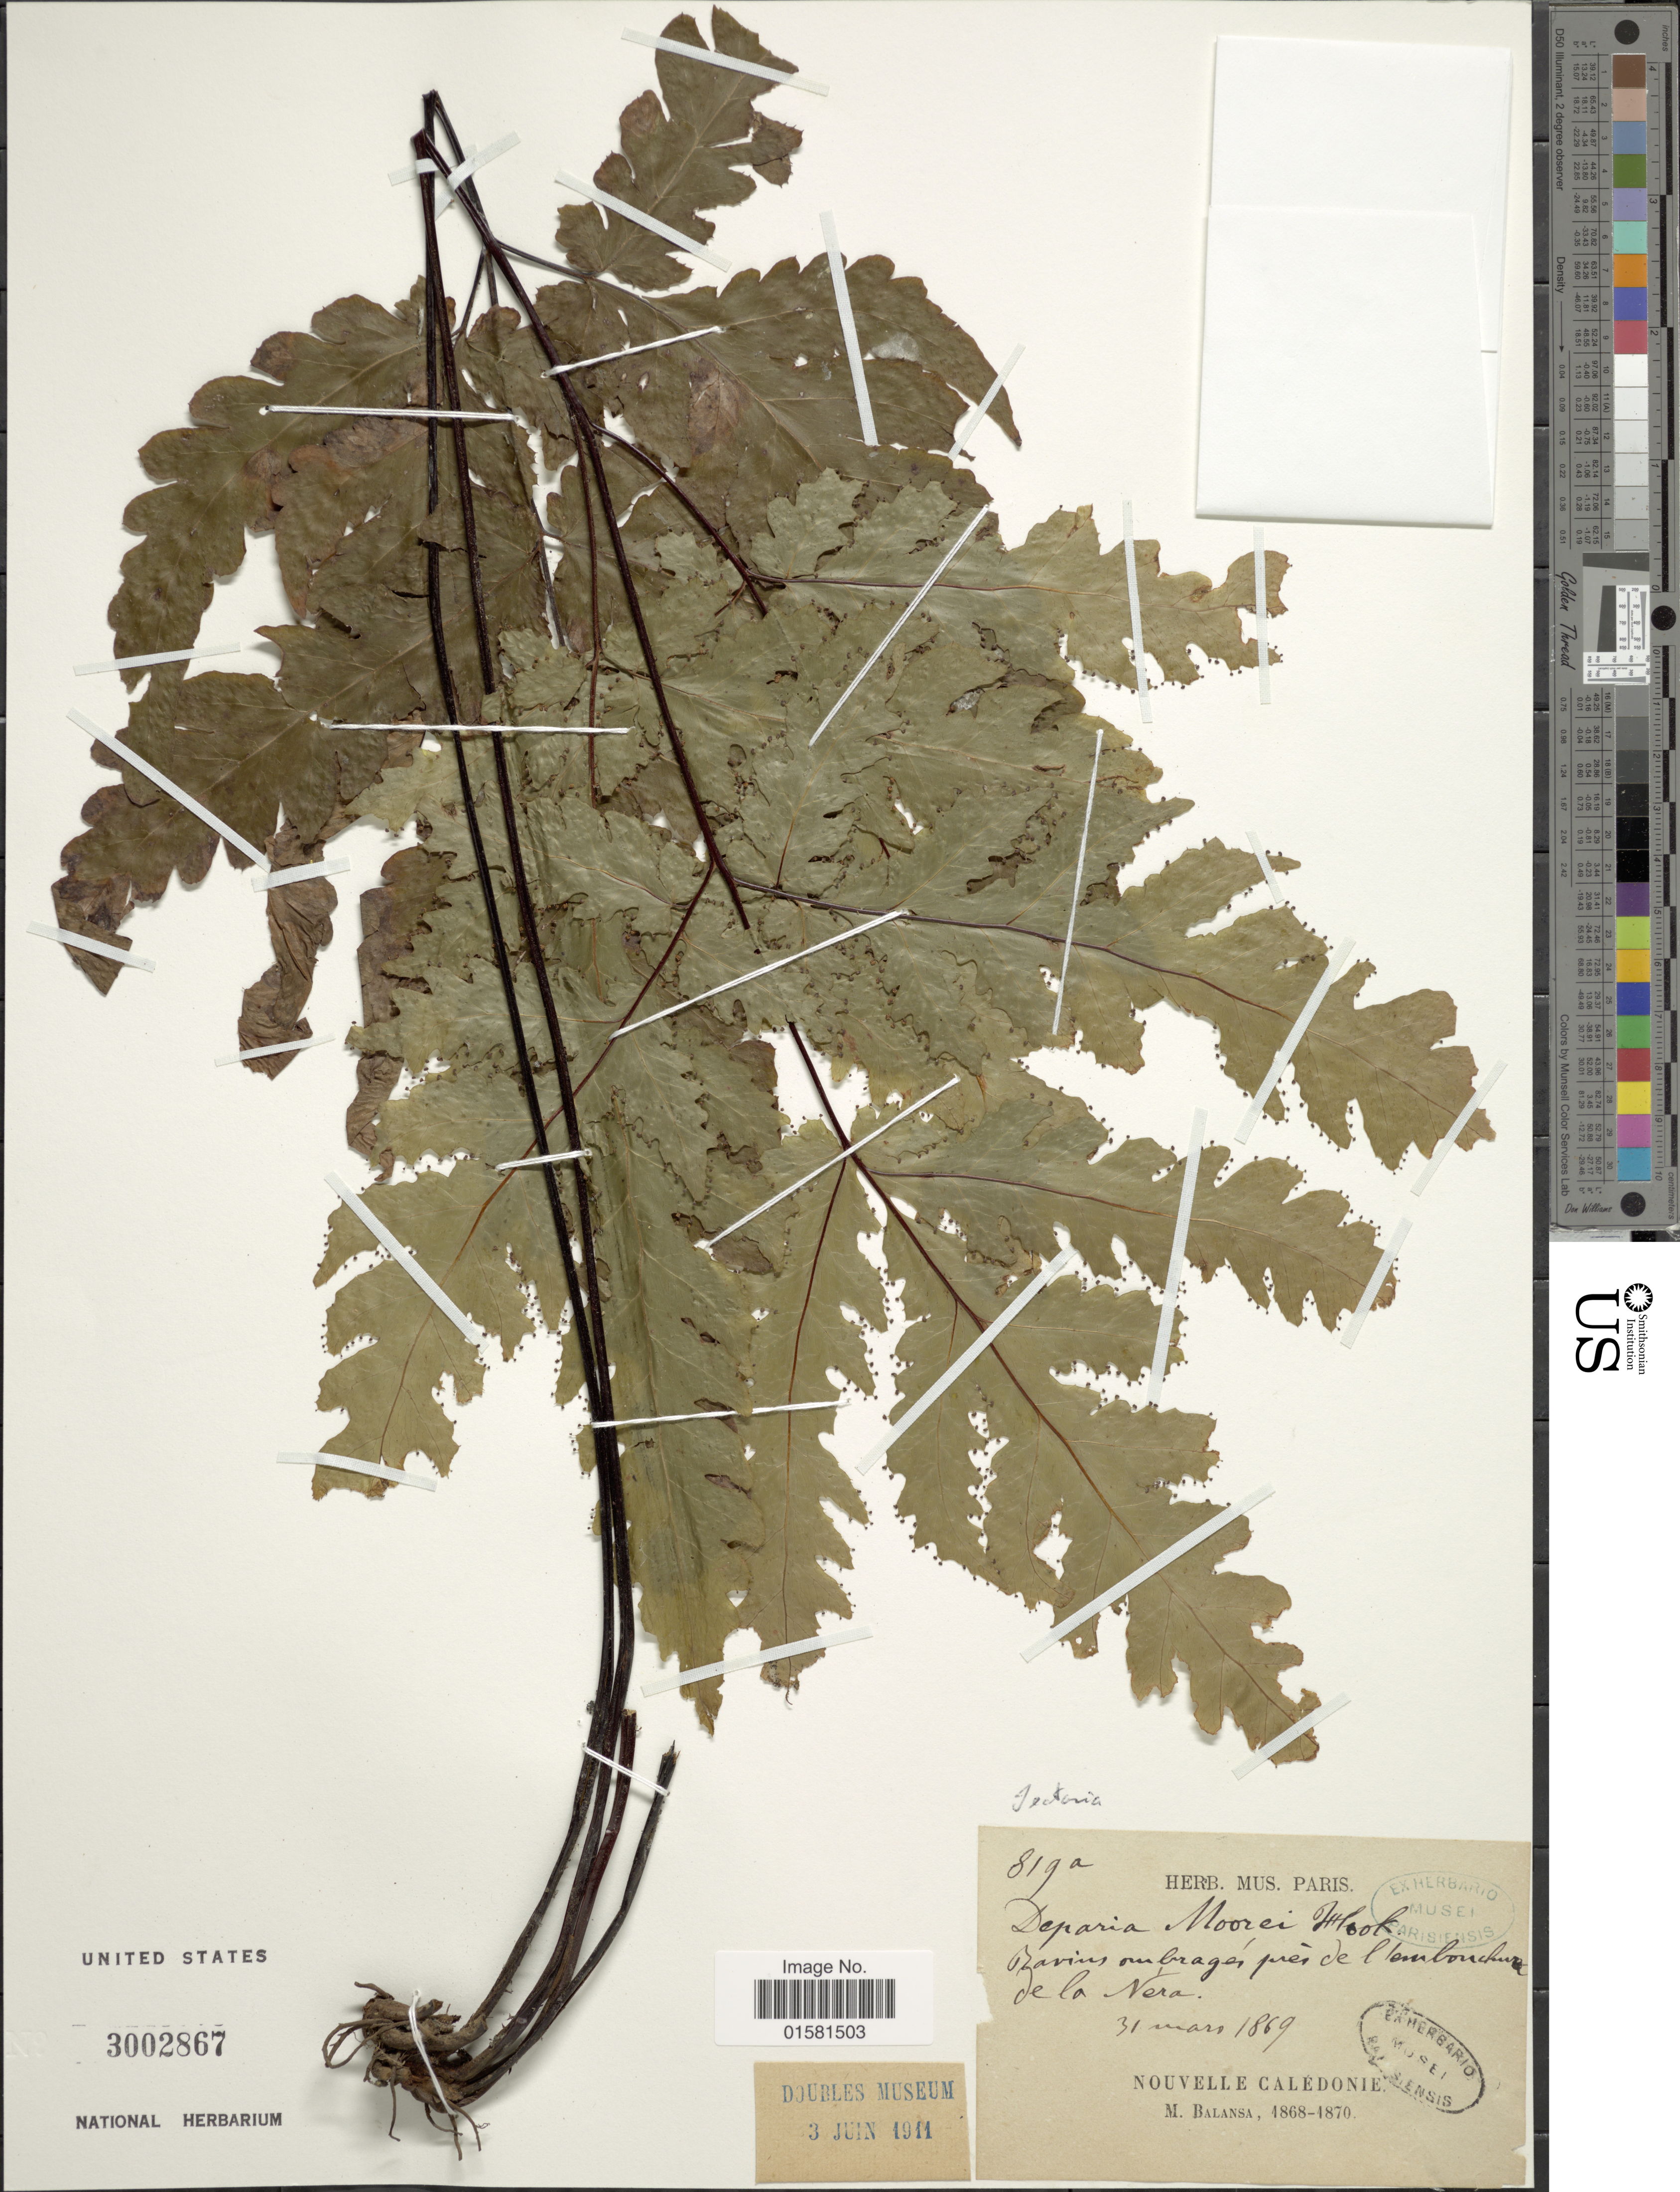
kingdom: Plantae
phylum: Tracheophyta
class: Polypodiopsida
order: Polypodiales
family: Tectariaceae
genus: Tectaria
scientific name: Tectaria moorei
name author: (Hook.) C. Chr.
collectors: B. Balansa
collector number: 819a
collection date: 1869-03-31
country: New Caledonia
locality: Ravins ombrager pier de llambouchu de la Nera [interpreted]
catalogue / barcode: US 3002867